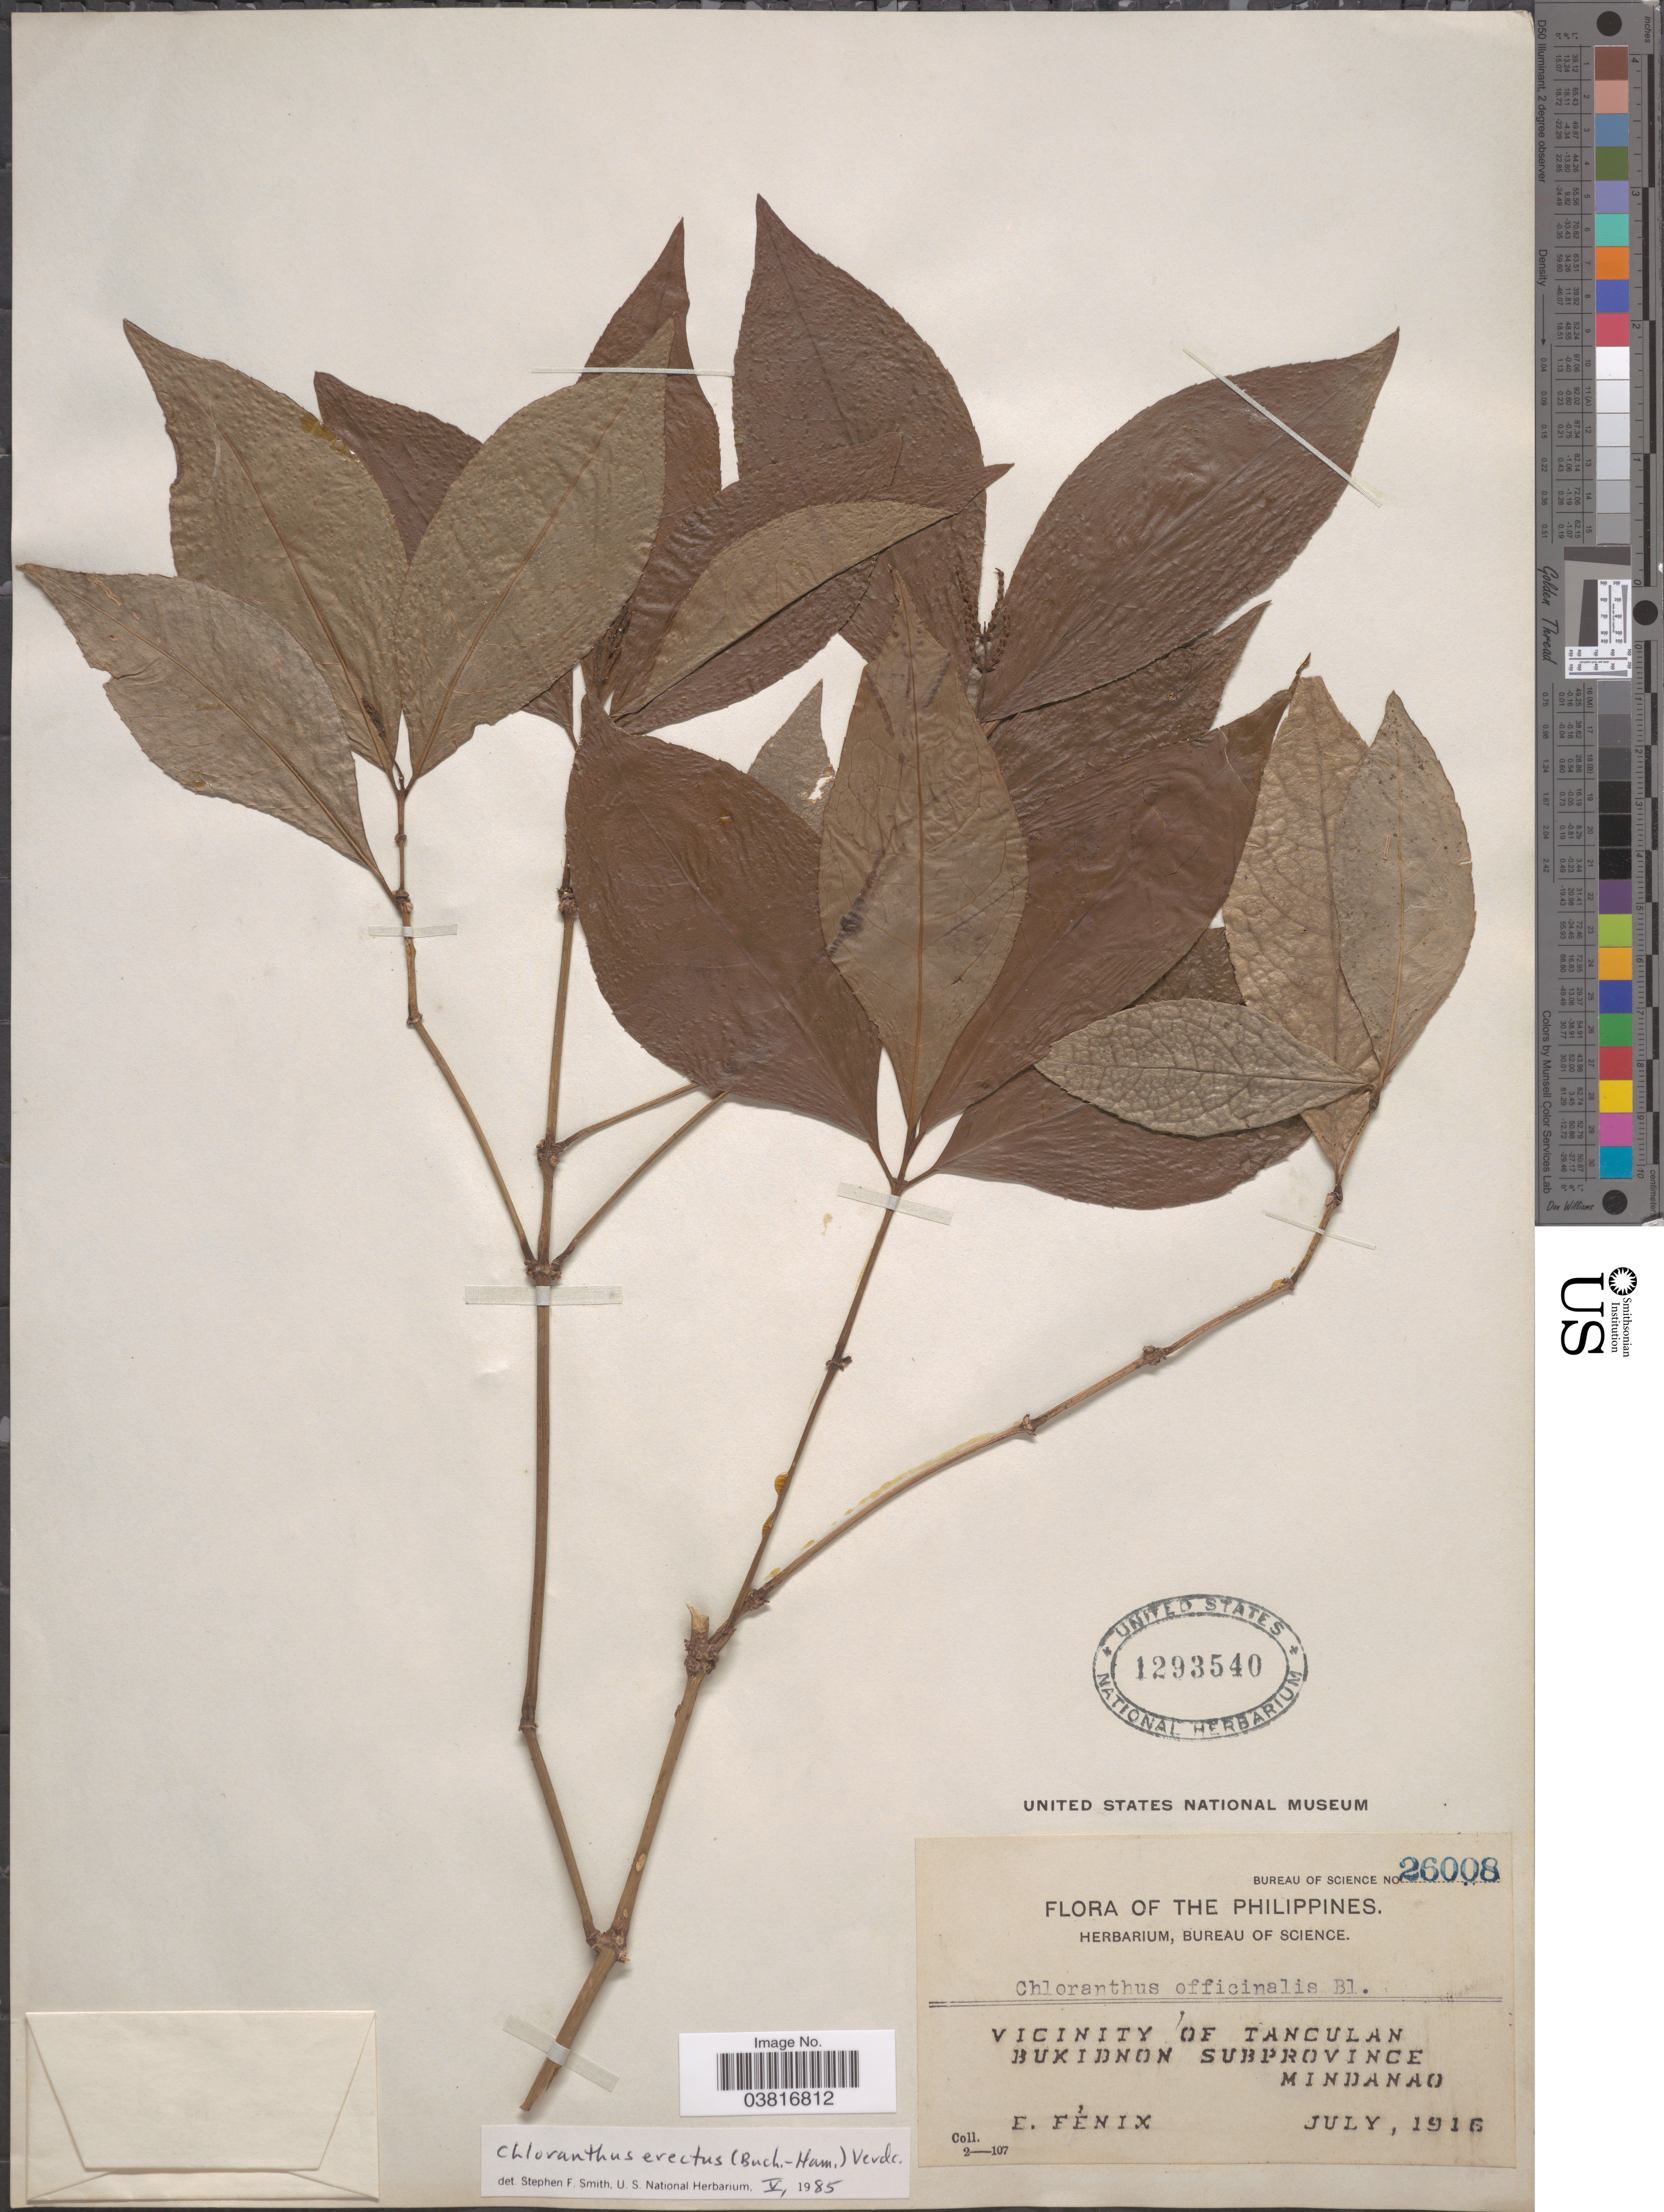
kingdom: Plantae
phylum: Tracheophyta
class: Magnoliopsida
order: Chloranthales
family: Chloranthaceae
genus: Chloranthus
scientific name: Chloranthus erectus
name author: (Buch.-Ham.) Verdc.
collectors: E. Fénix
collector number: Bureau of Science 26008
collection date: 1916-07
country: Philippines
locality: Vicinity of Tanculan. Bukidnon Subprovince. Mindanao.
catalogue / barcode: US 1293540